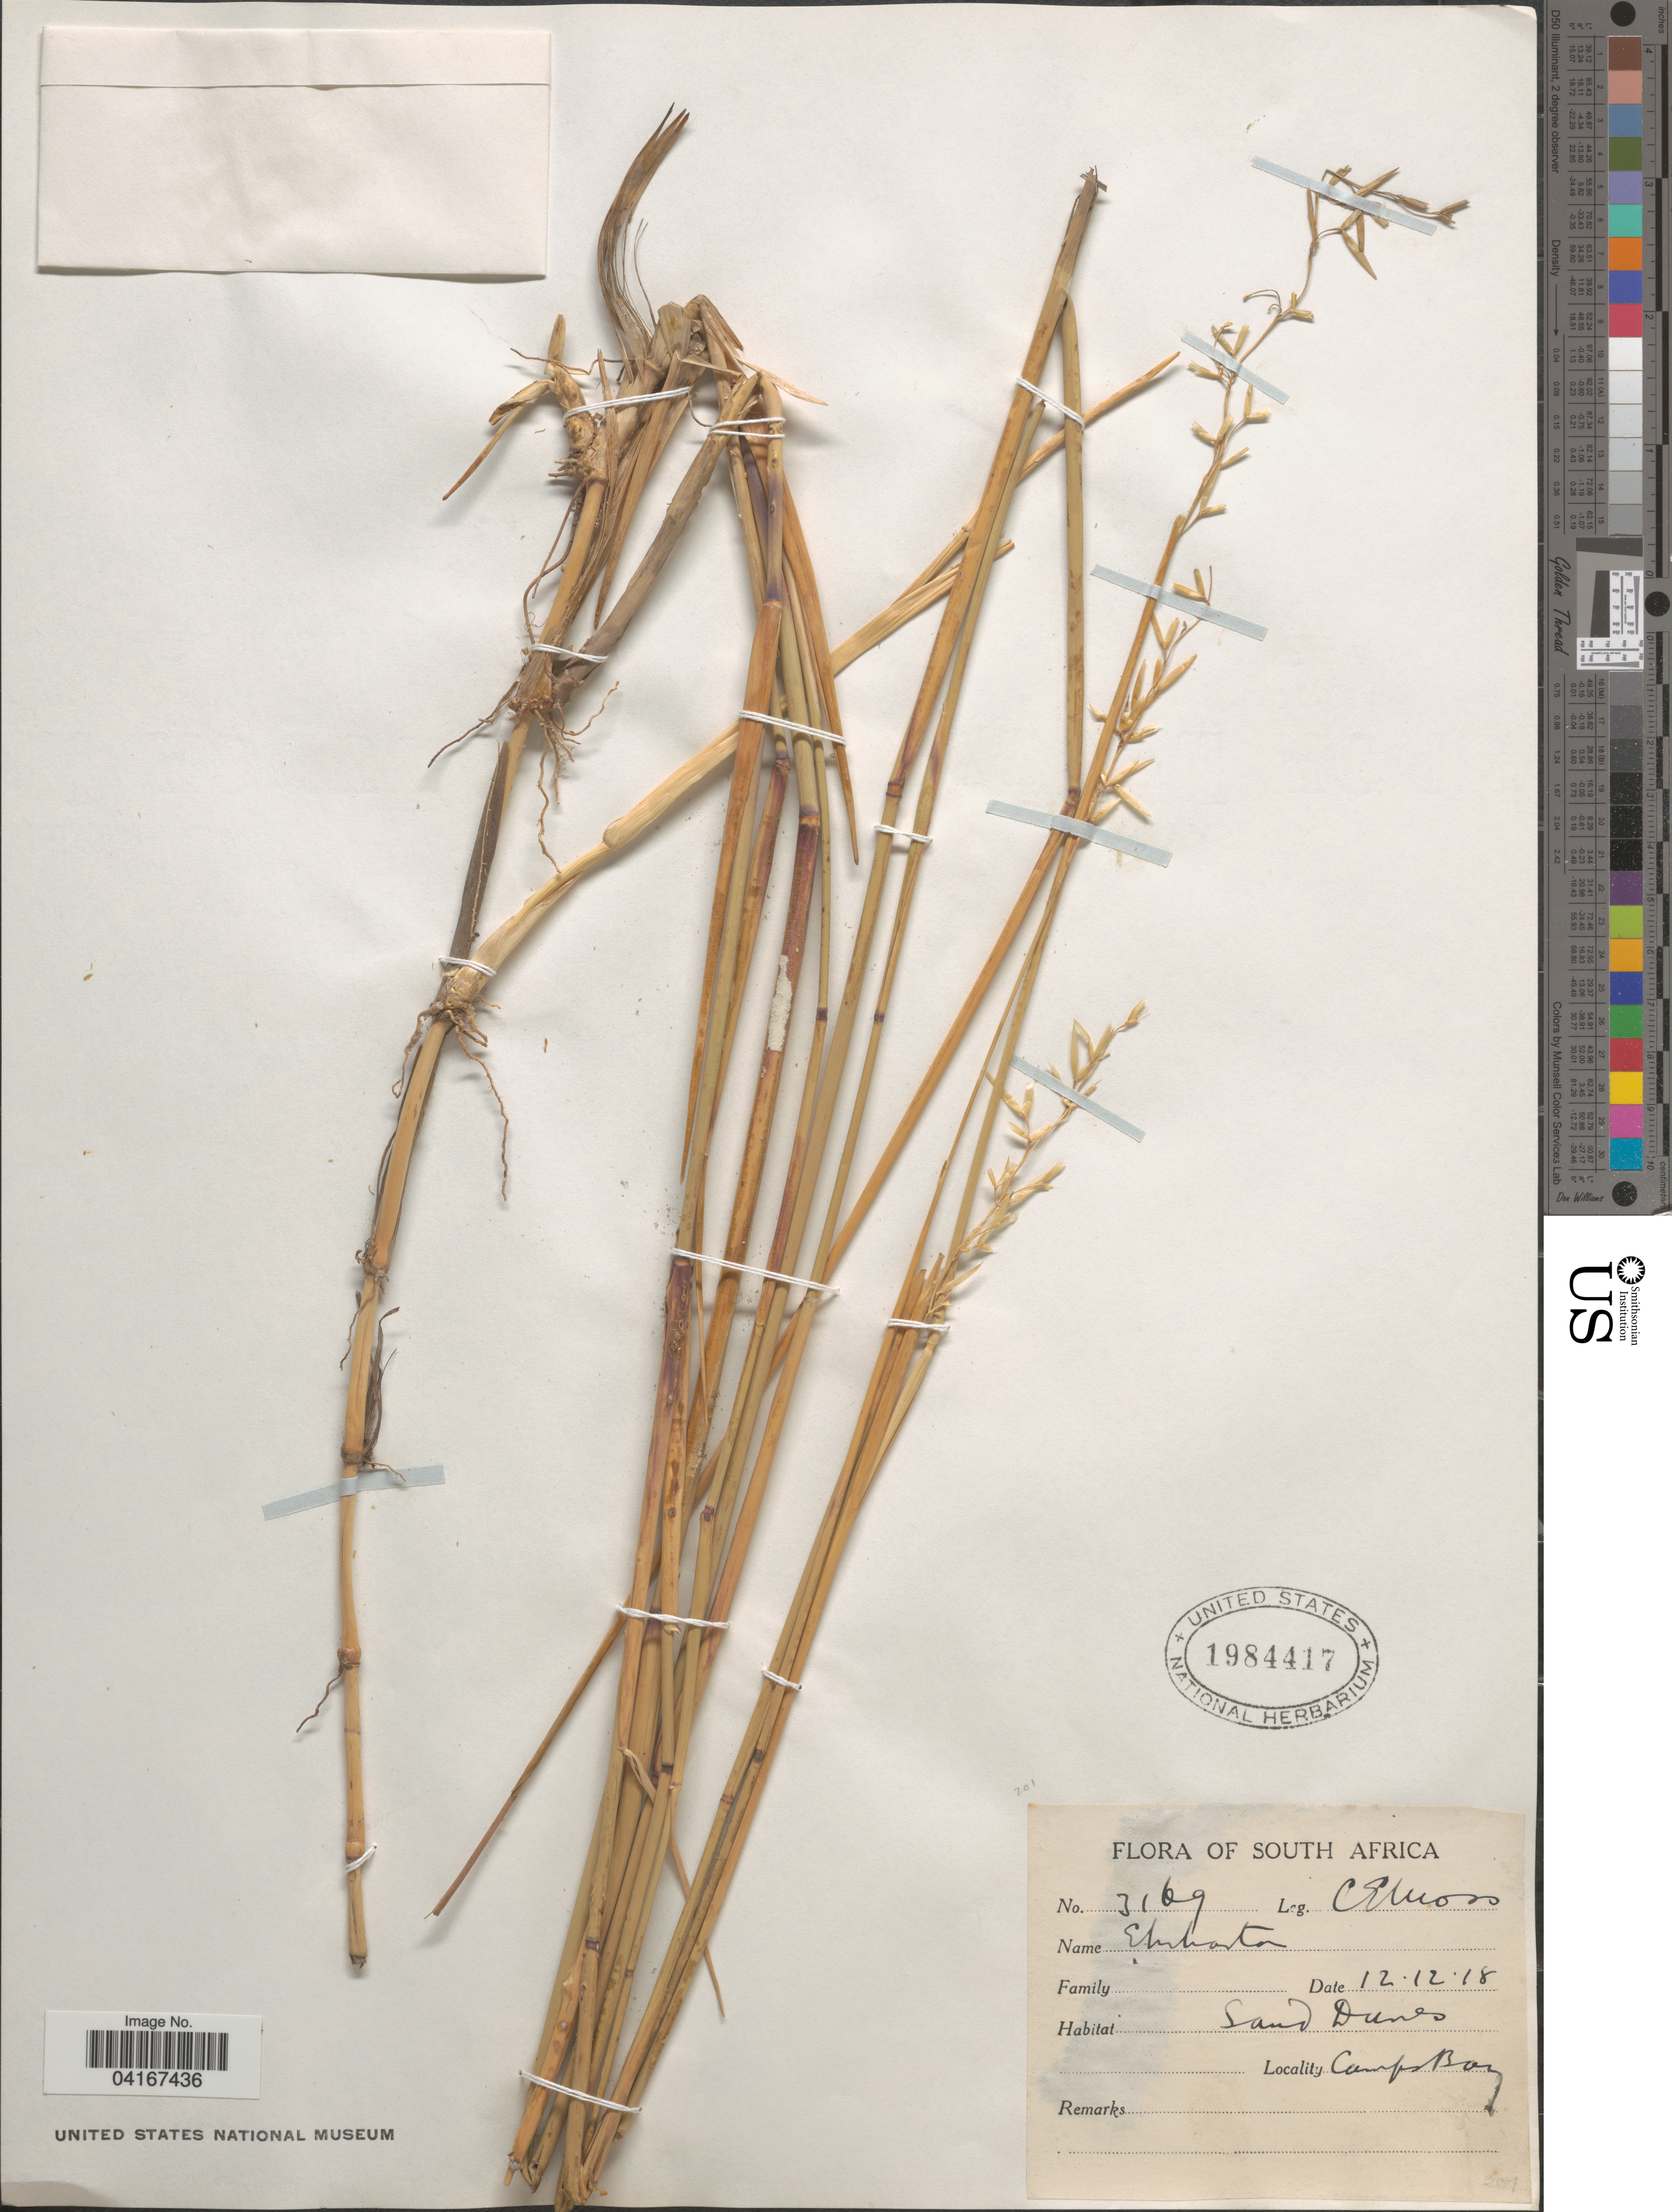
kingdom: Plantae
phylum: Tracheophyta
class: Liliopsida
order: Poales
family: Poaceae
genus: Ehrharta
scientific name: Ehrharta villosa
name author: Schult. & Schult. f.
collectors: C. E. Moss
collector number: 3169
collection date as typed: Transcribed d/m/y: 12/12/18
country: South Africa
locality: Camps Bay. [interpreted]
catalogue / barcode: US 1984417